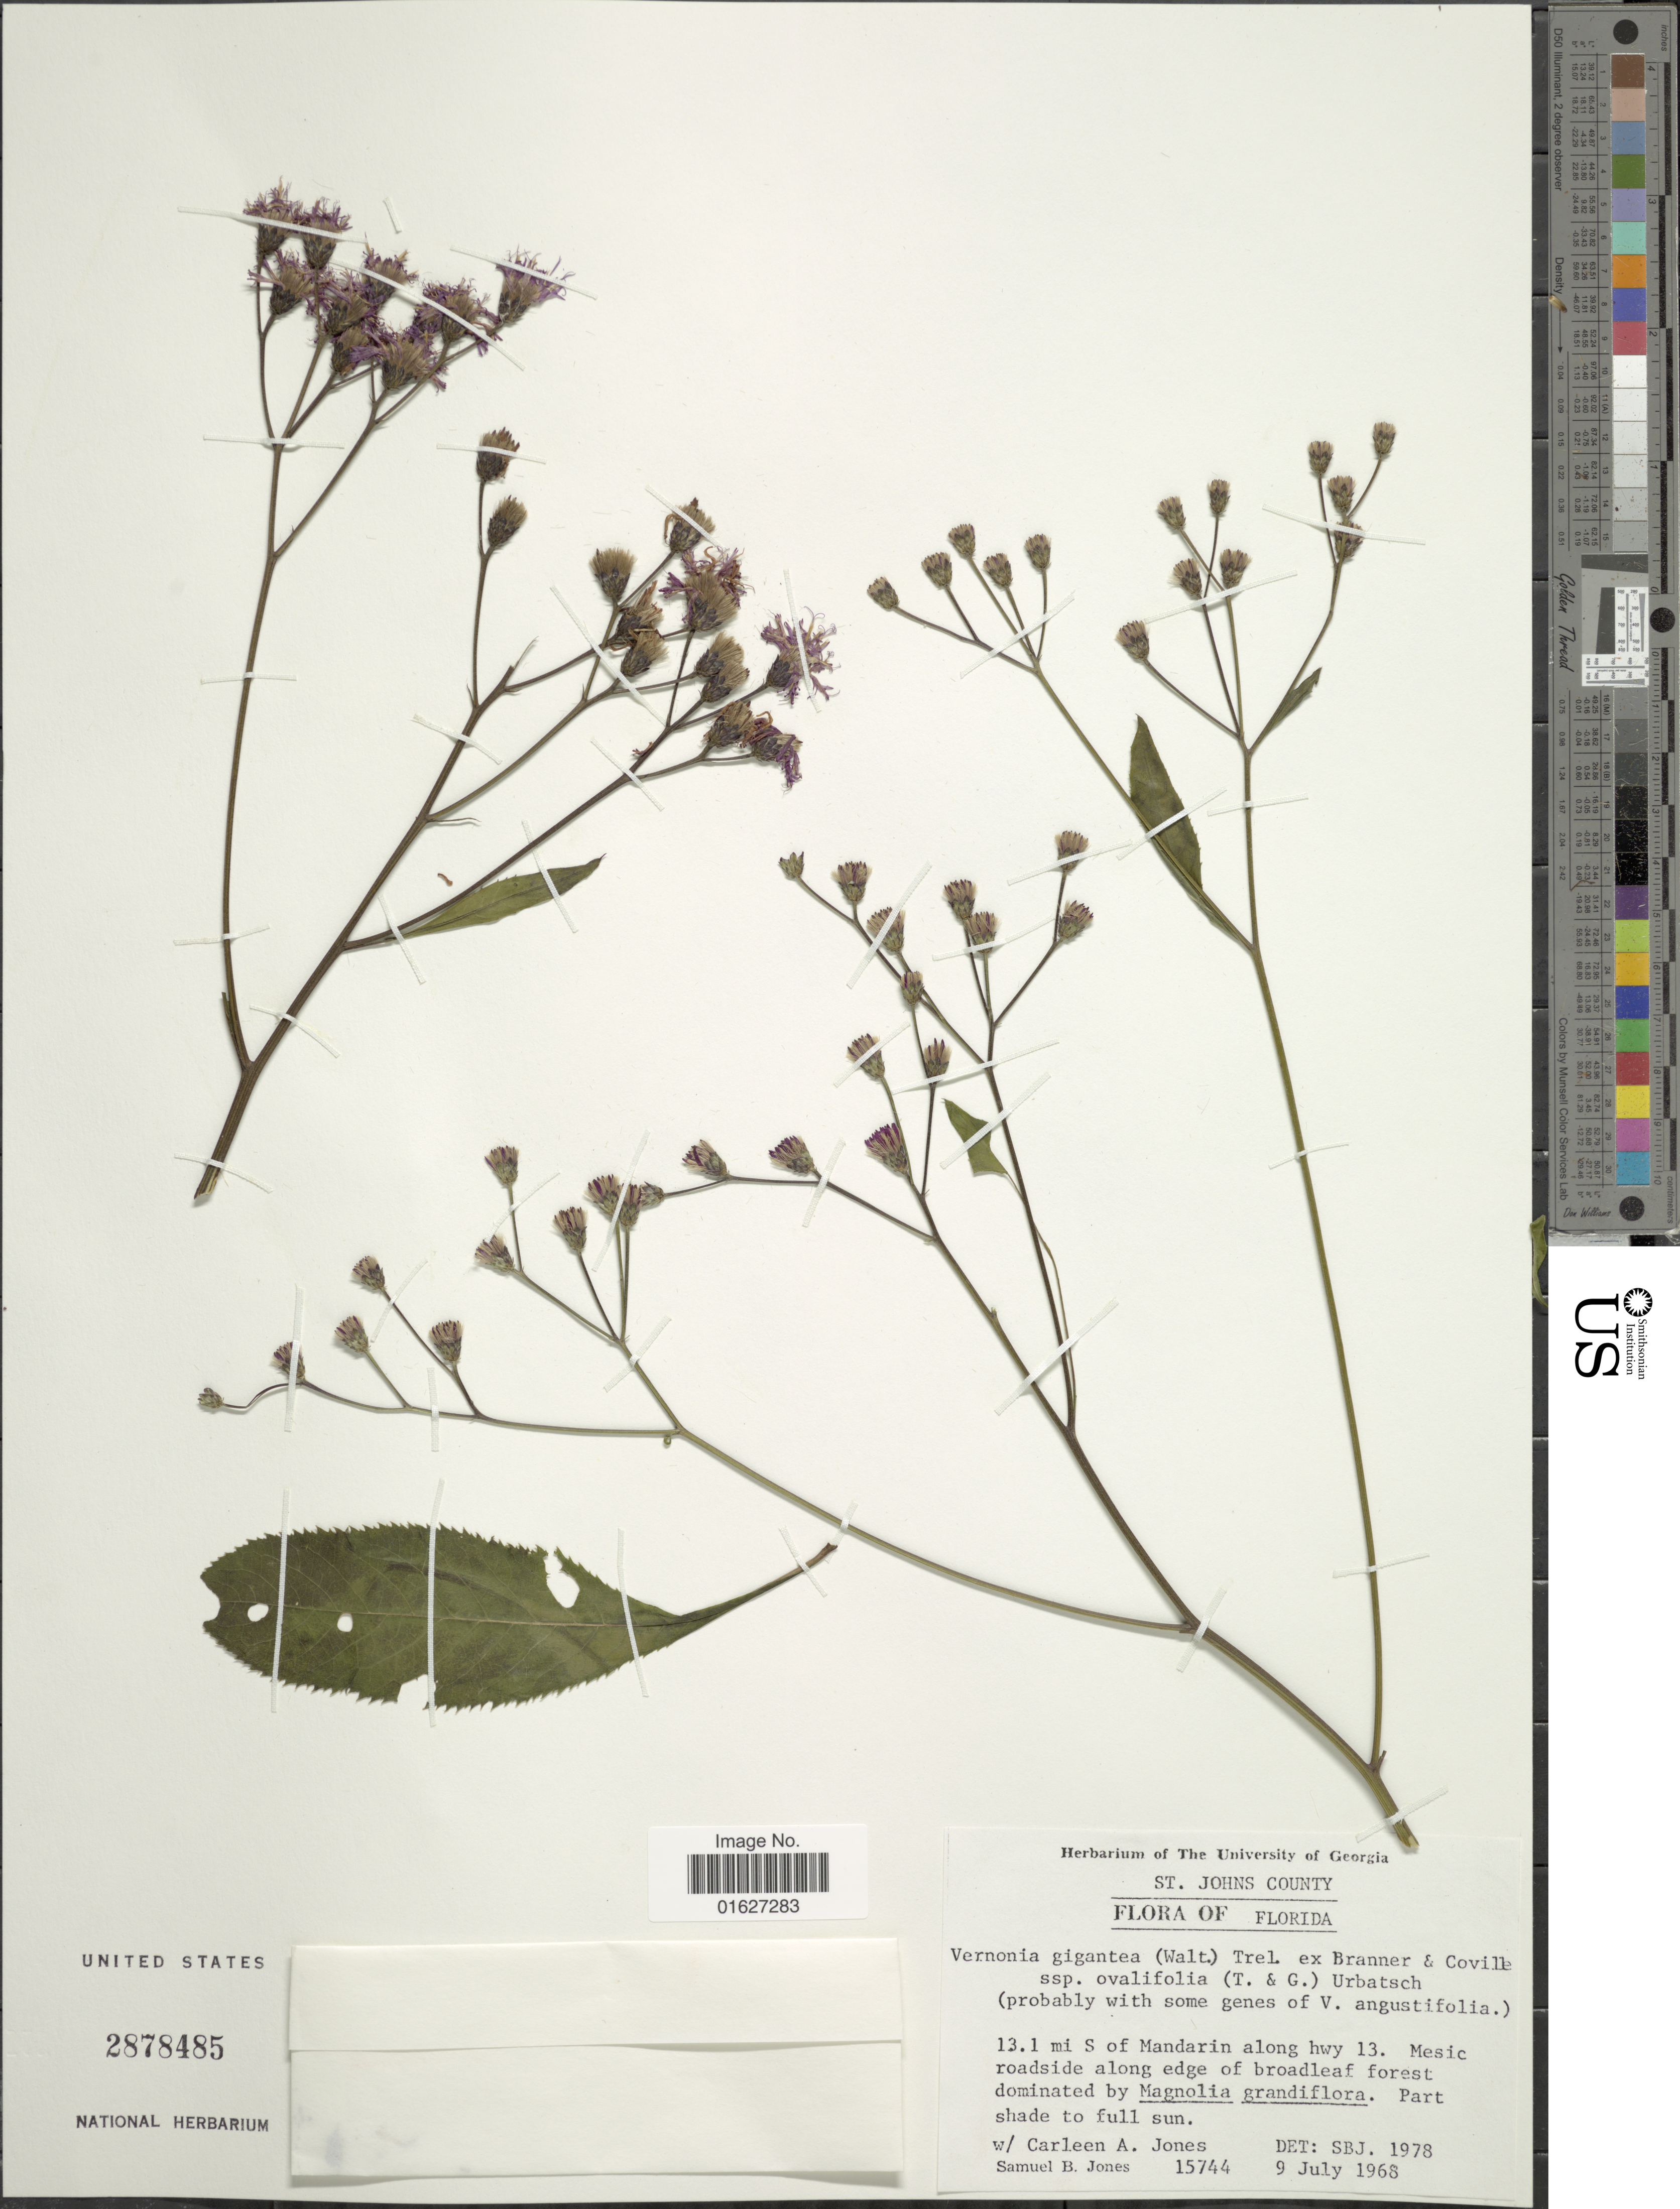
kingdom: Plantae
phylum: Tracheophyta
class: Magnoliopsida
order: Asterales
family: Asteraceae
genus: Vernonia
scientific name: Vernonia gigantea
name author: (Walter) Trel.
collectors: S. B. Jones & Carleen Jones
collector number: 15744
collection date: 1968-07-09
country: United States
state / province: Florida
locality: St. Johns County. Florida. 13.12 mi S of Mandarin along hwy 13. Mesic roadside along edge of broadleaf forest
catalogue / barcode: US 2878485